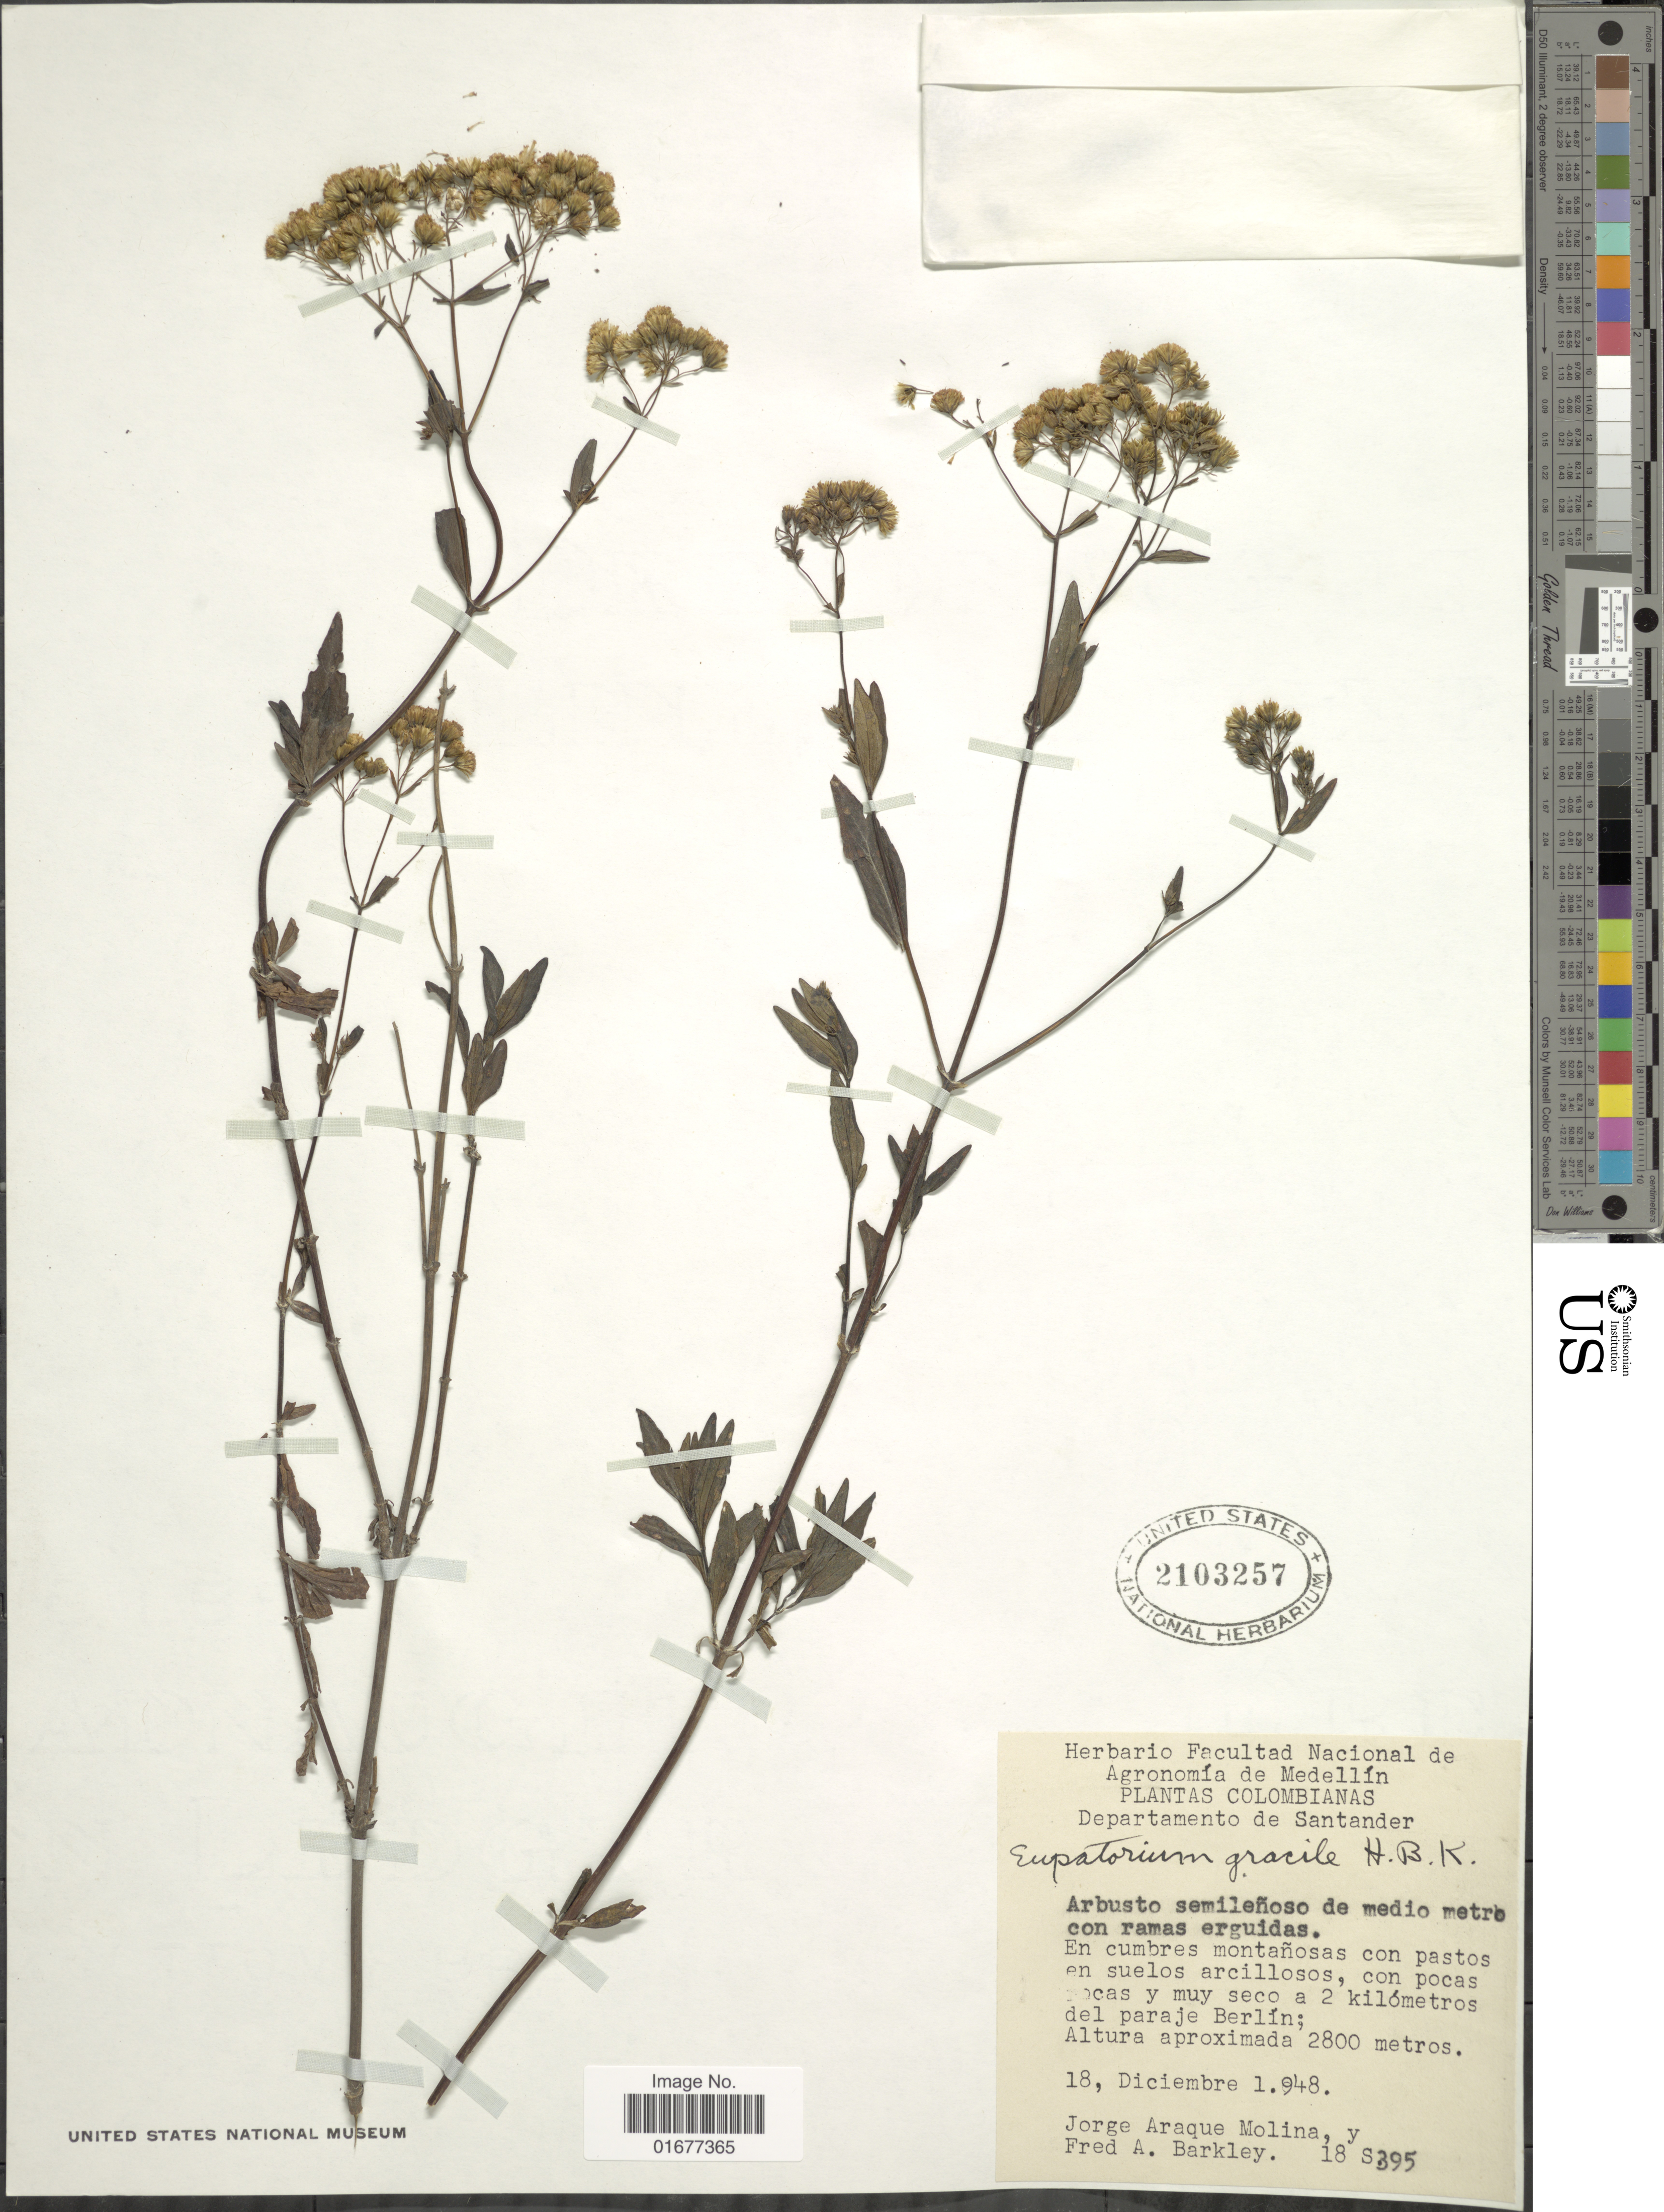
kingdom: Plantae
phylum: Tracheophyta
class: Magnoliopsida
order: Asterales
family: Asteraceae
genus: Ageratina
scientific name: Ageratina gracilis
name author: (Kunth) R.M. King & H. Rob.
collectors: J. A. Molina & F. A. Barkley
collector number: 18S359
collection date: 1948-12-18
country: Colombia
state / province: Santander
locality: Con pocas pocas y muy seco a 2 kilometros del paraje Berlin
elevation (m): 2800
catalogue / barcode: US 2103257